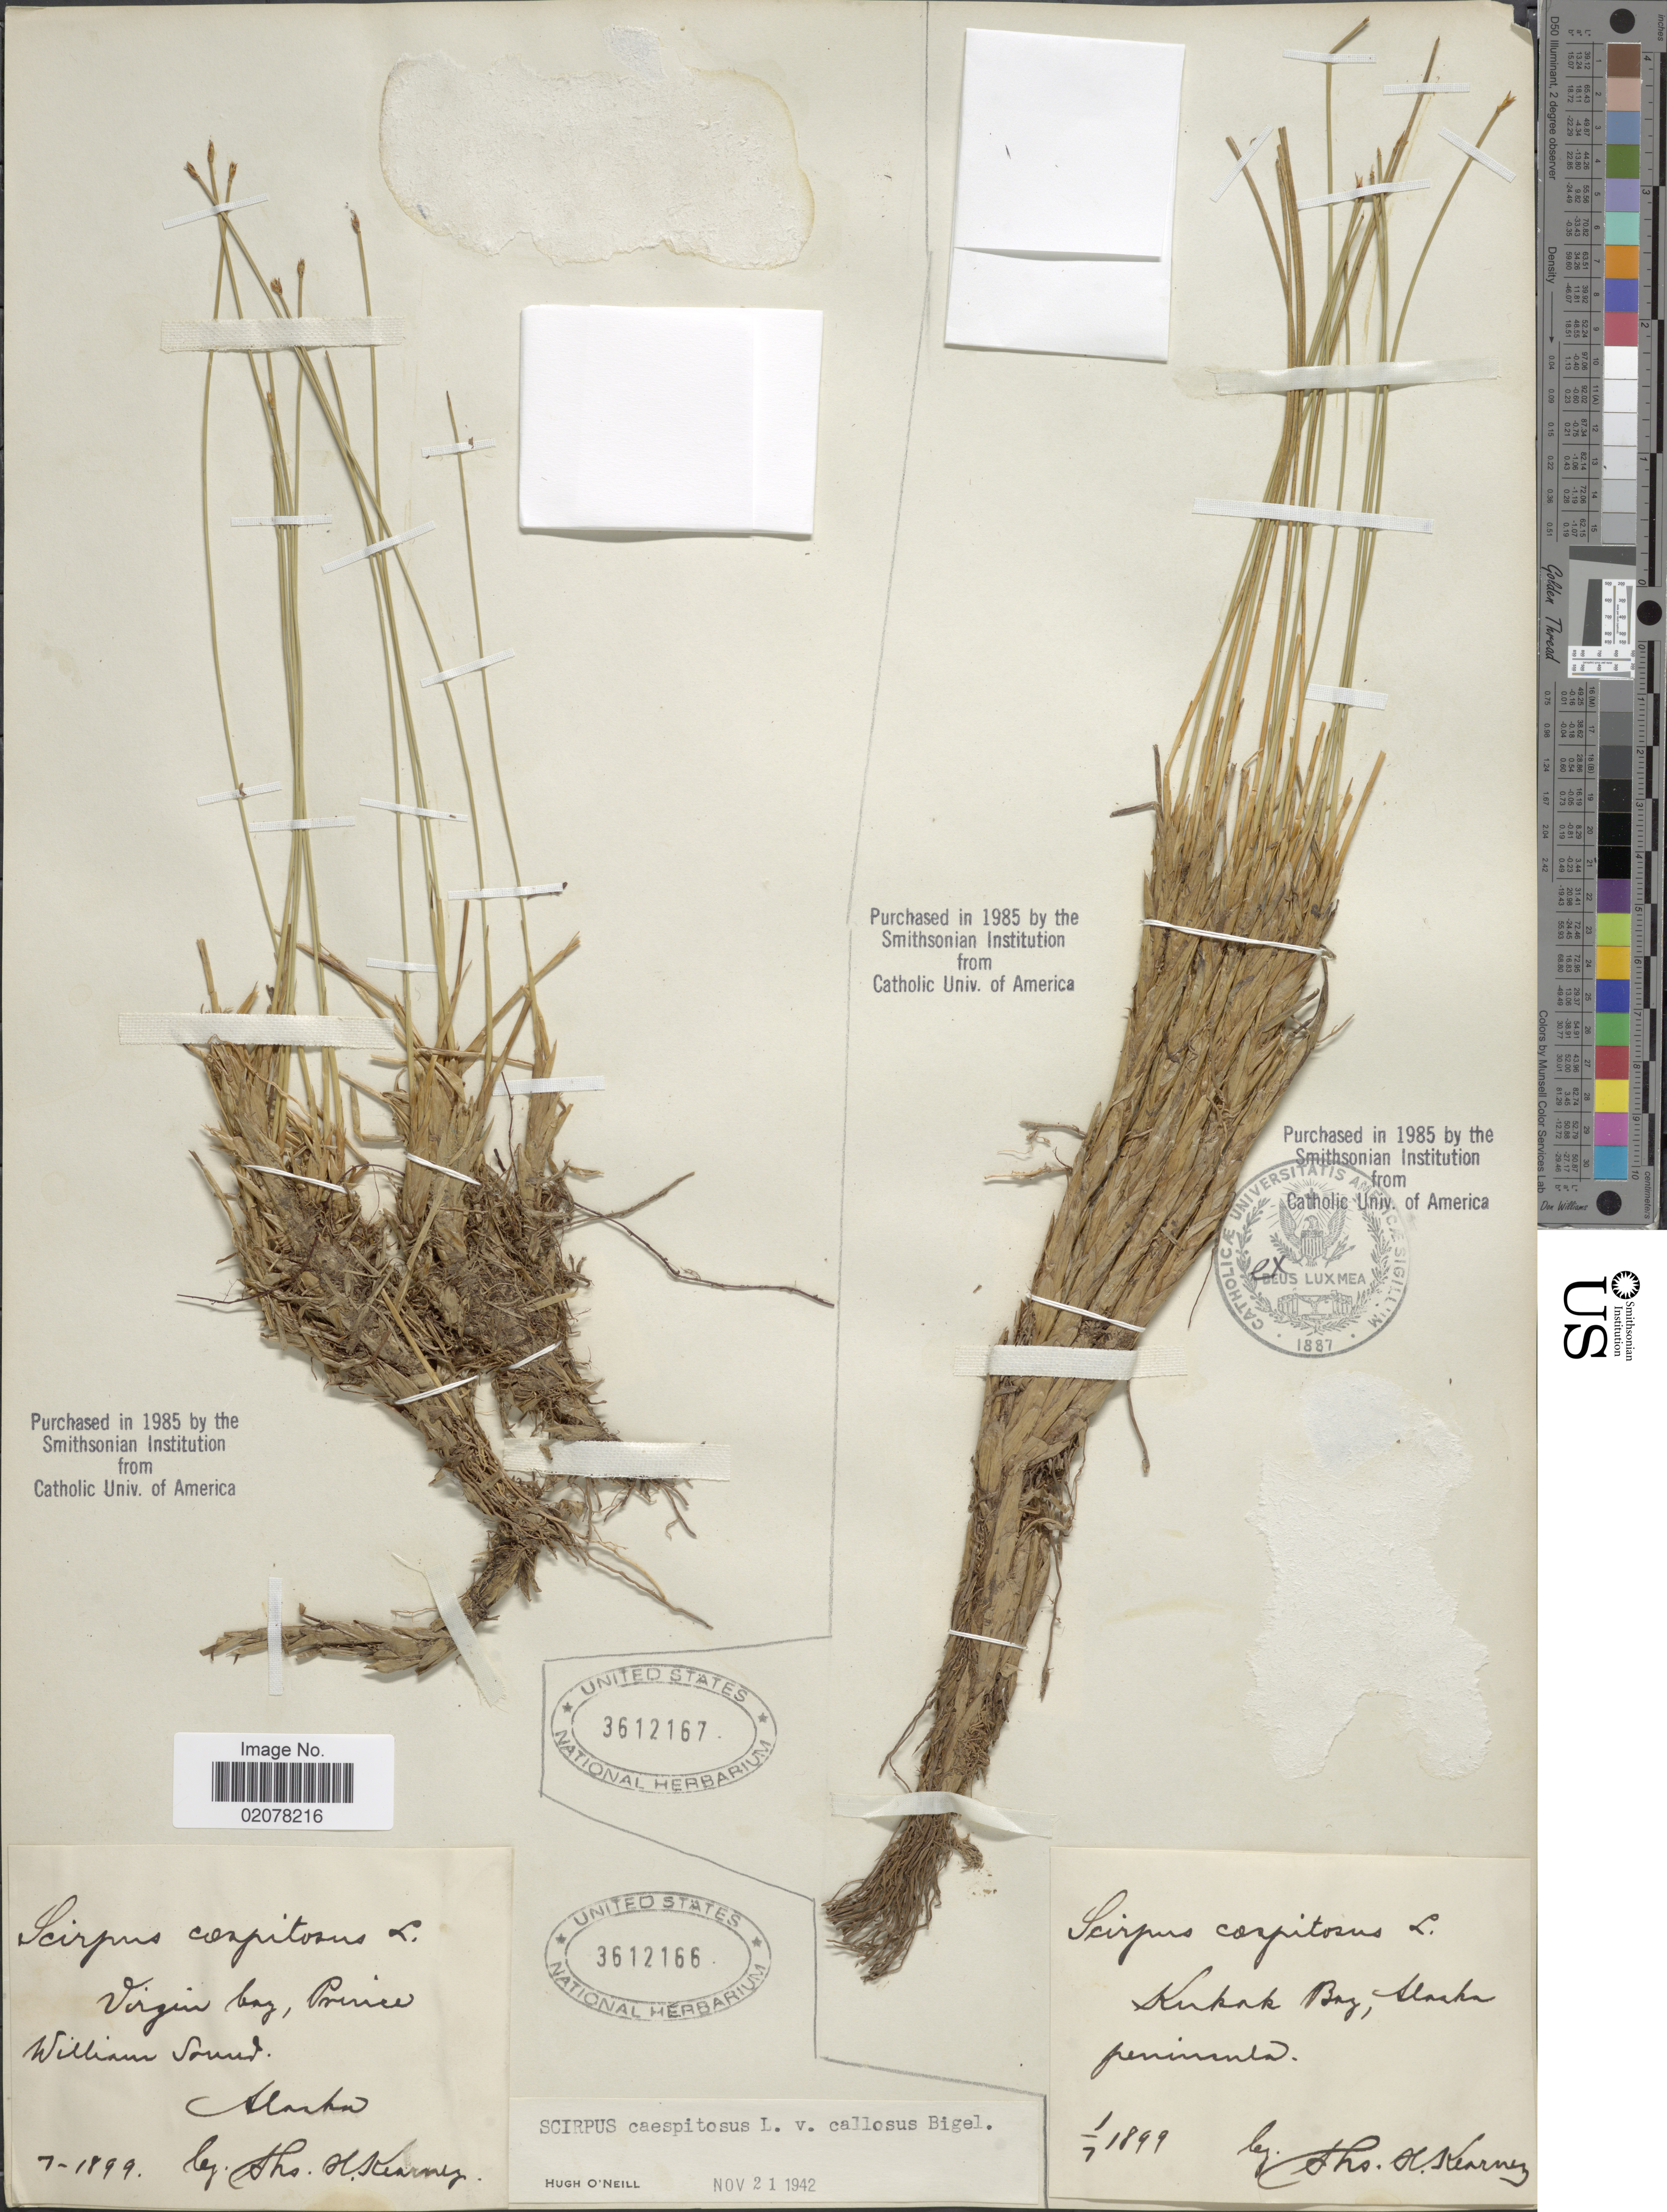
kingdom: Plantae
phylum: Tracheophyta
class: Liliopsida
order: Poales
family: Cyperaceae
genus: Trichophorum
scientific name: Trichophorum cespitosum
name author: (L.) Hartm.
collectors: T. H. Kearney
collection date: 1899-07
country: United States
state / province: Alaska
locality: Virgin bay, Prince William Sound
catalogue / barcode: US 361266